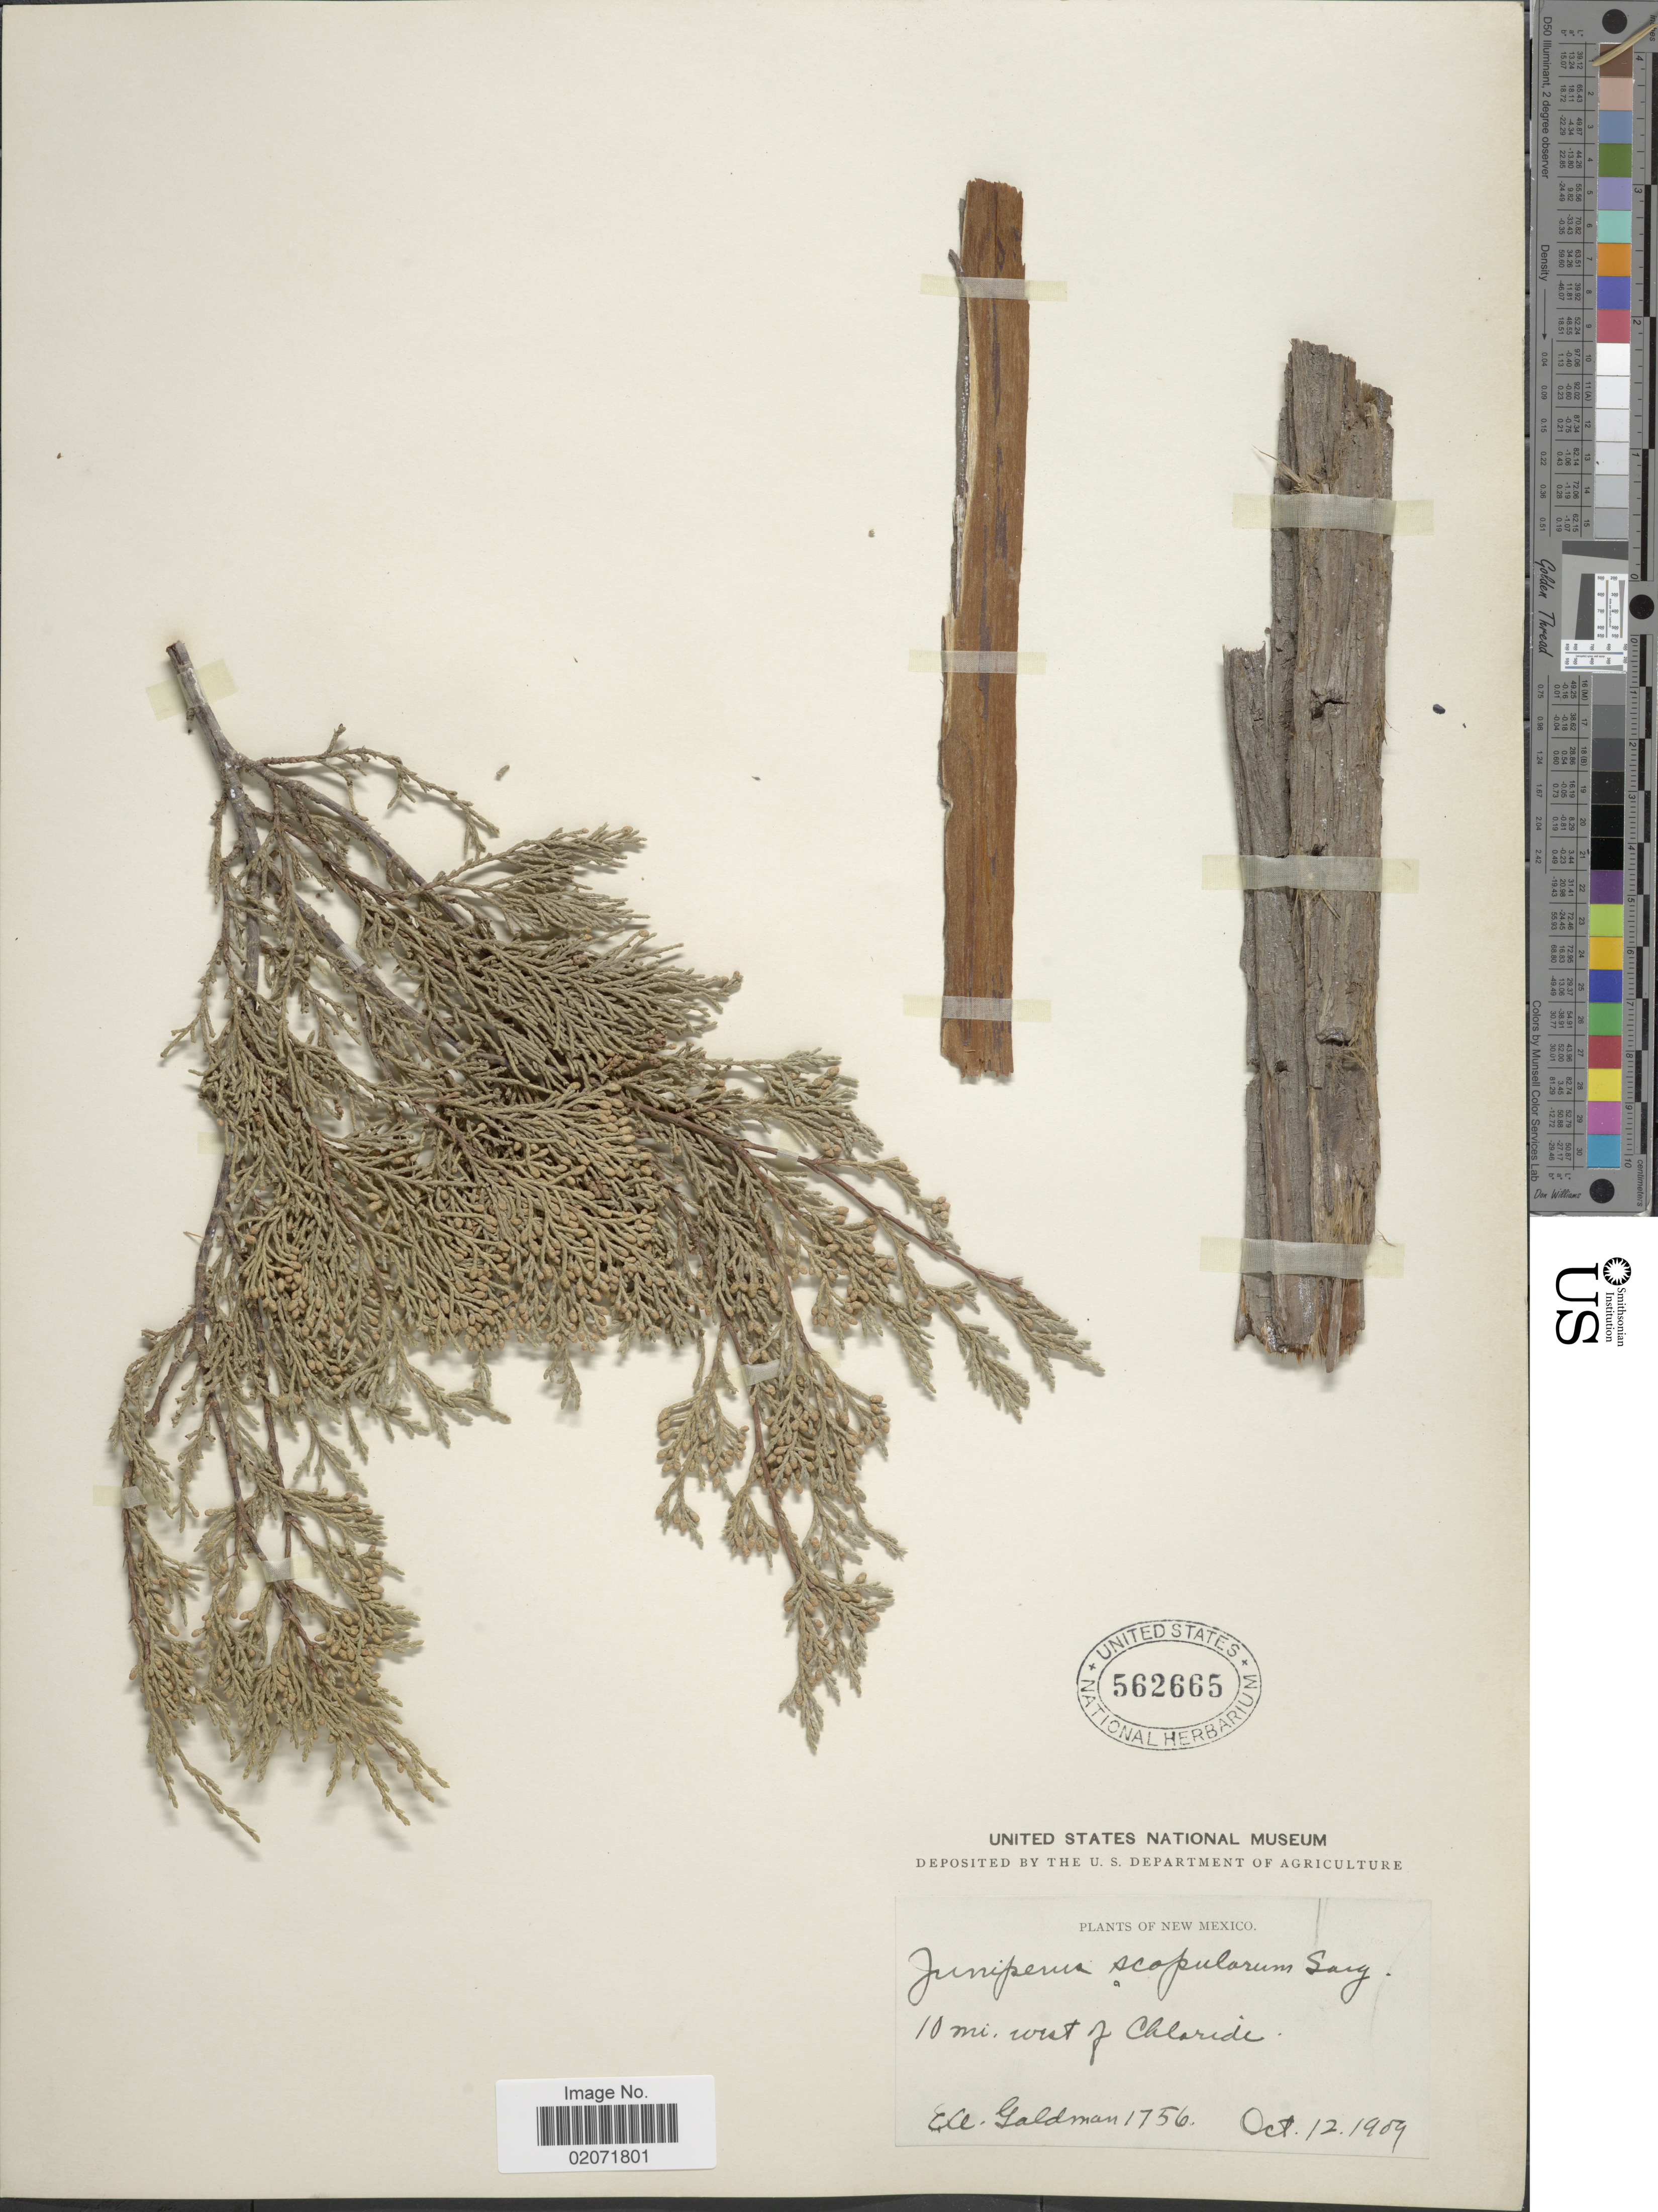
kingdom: Plantae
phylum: Tracheophyta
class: Pinopsida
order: Pinales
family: Cupressaceae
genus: Juniperus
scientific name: Juniperus scopulorum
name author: Sarg.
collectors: E. A. Goldman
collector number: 1756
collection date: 1909-10-12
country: United States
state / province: New Mexico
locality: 10 mi west of Chlaride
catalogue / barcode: US 562665